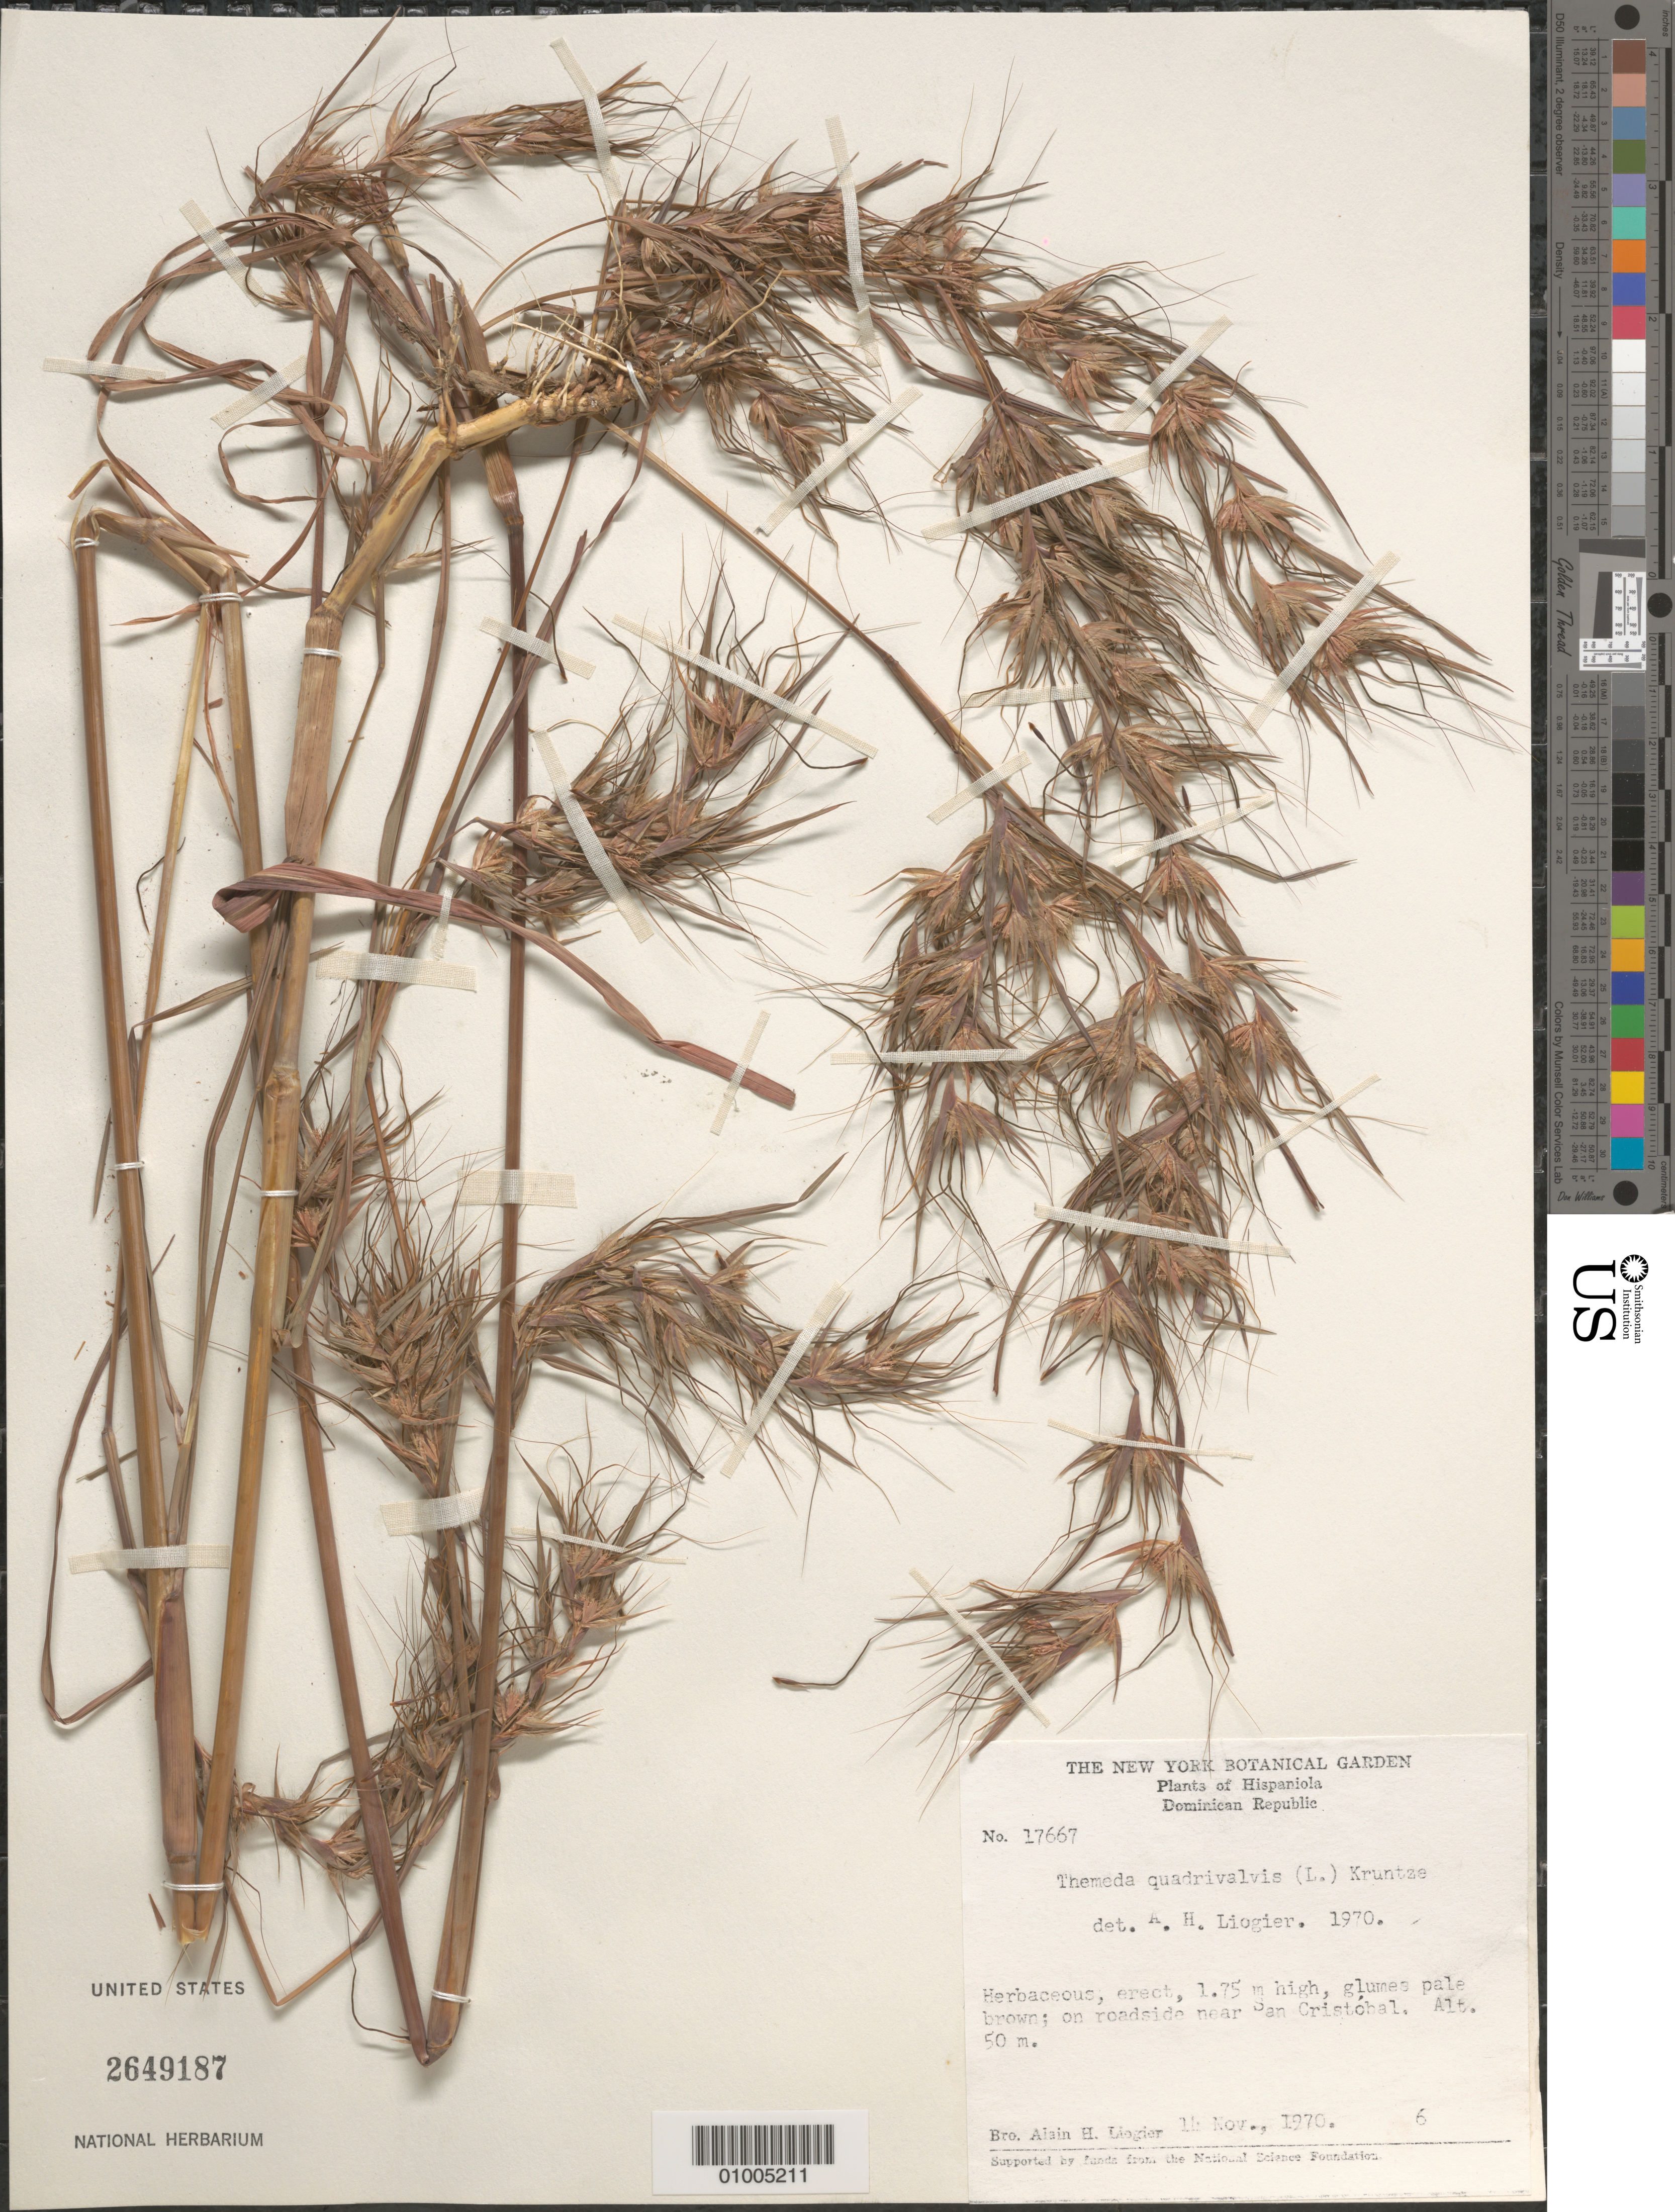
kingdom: Plantae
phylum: Tracheophyta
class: Liliopsida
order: Poales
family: Poaceae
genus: Themeda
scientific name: Themeda quadrivalvis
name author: (L.) Kuntze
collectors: A. H. Liogier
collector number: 17667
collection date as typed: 18 Nov 1970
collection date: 1970-11-18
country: Dominican Republic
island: Hispaniola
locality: Herbacious, errect, glumes pale brown; on roadside near San Cristobal.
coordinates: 0 N, 0 E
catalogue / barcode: US 2649187